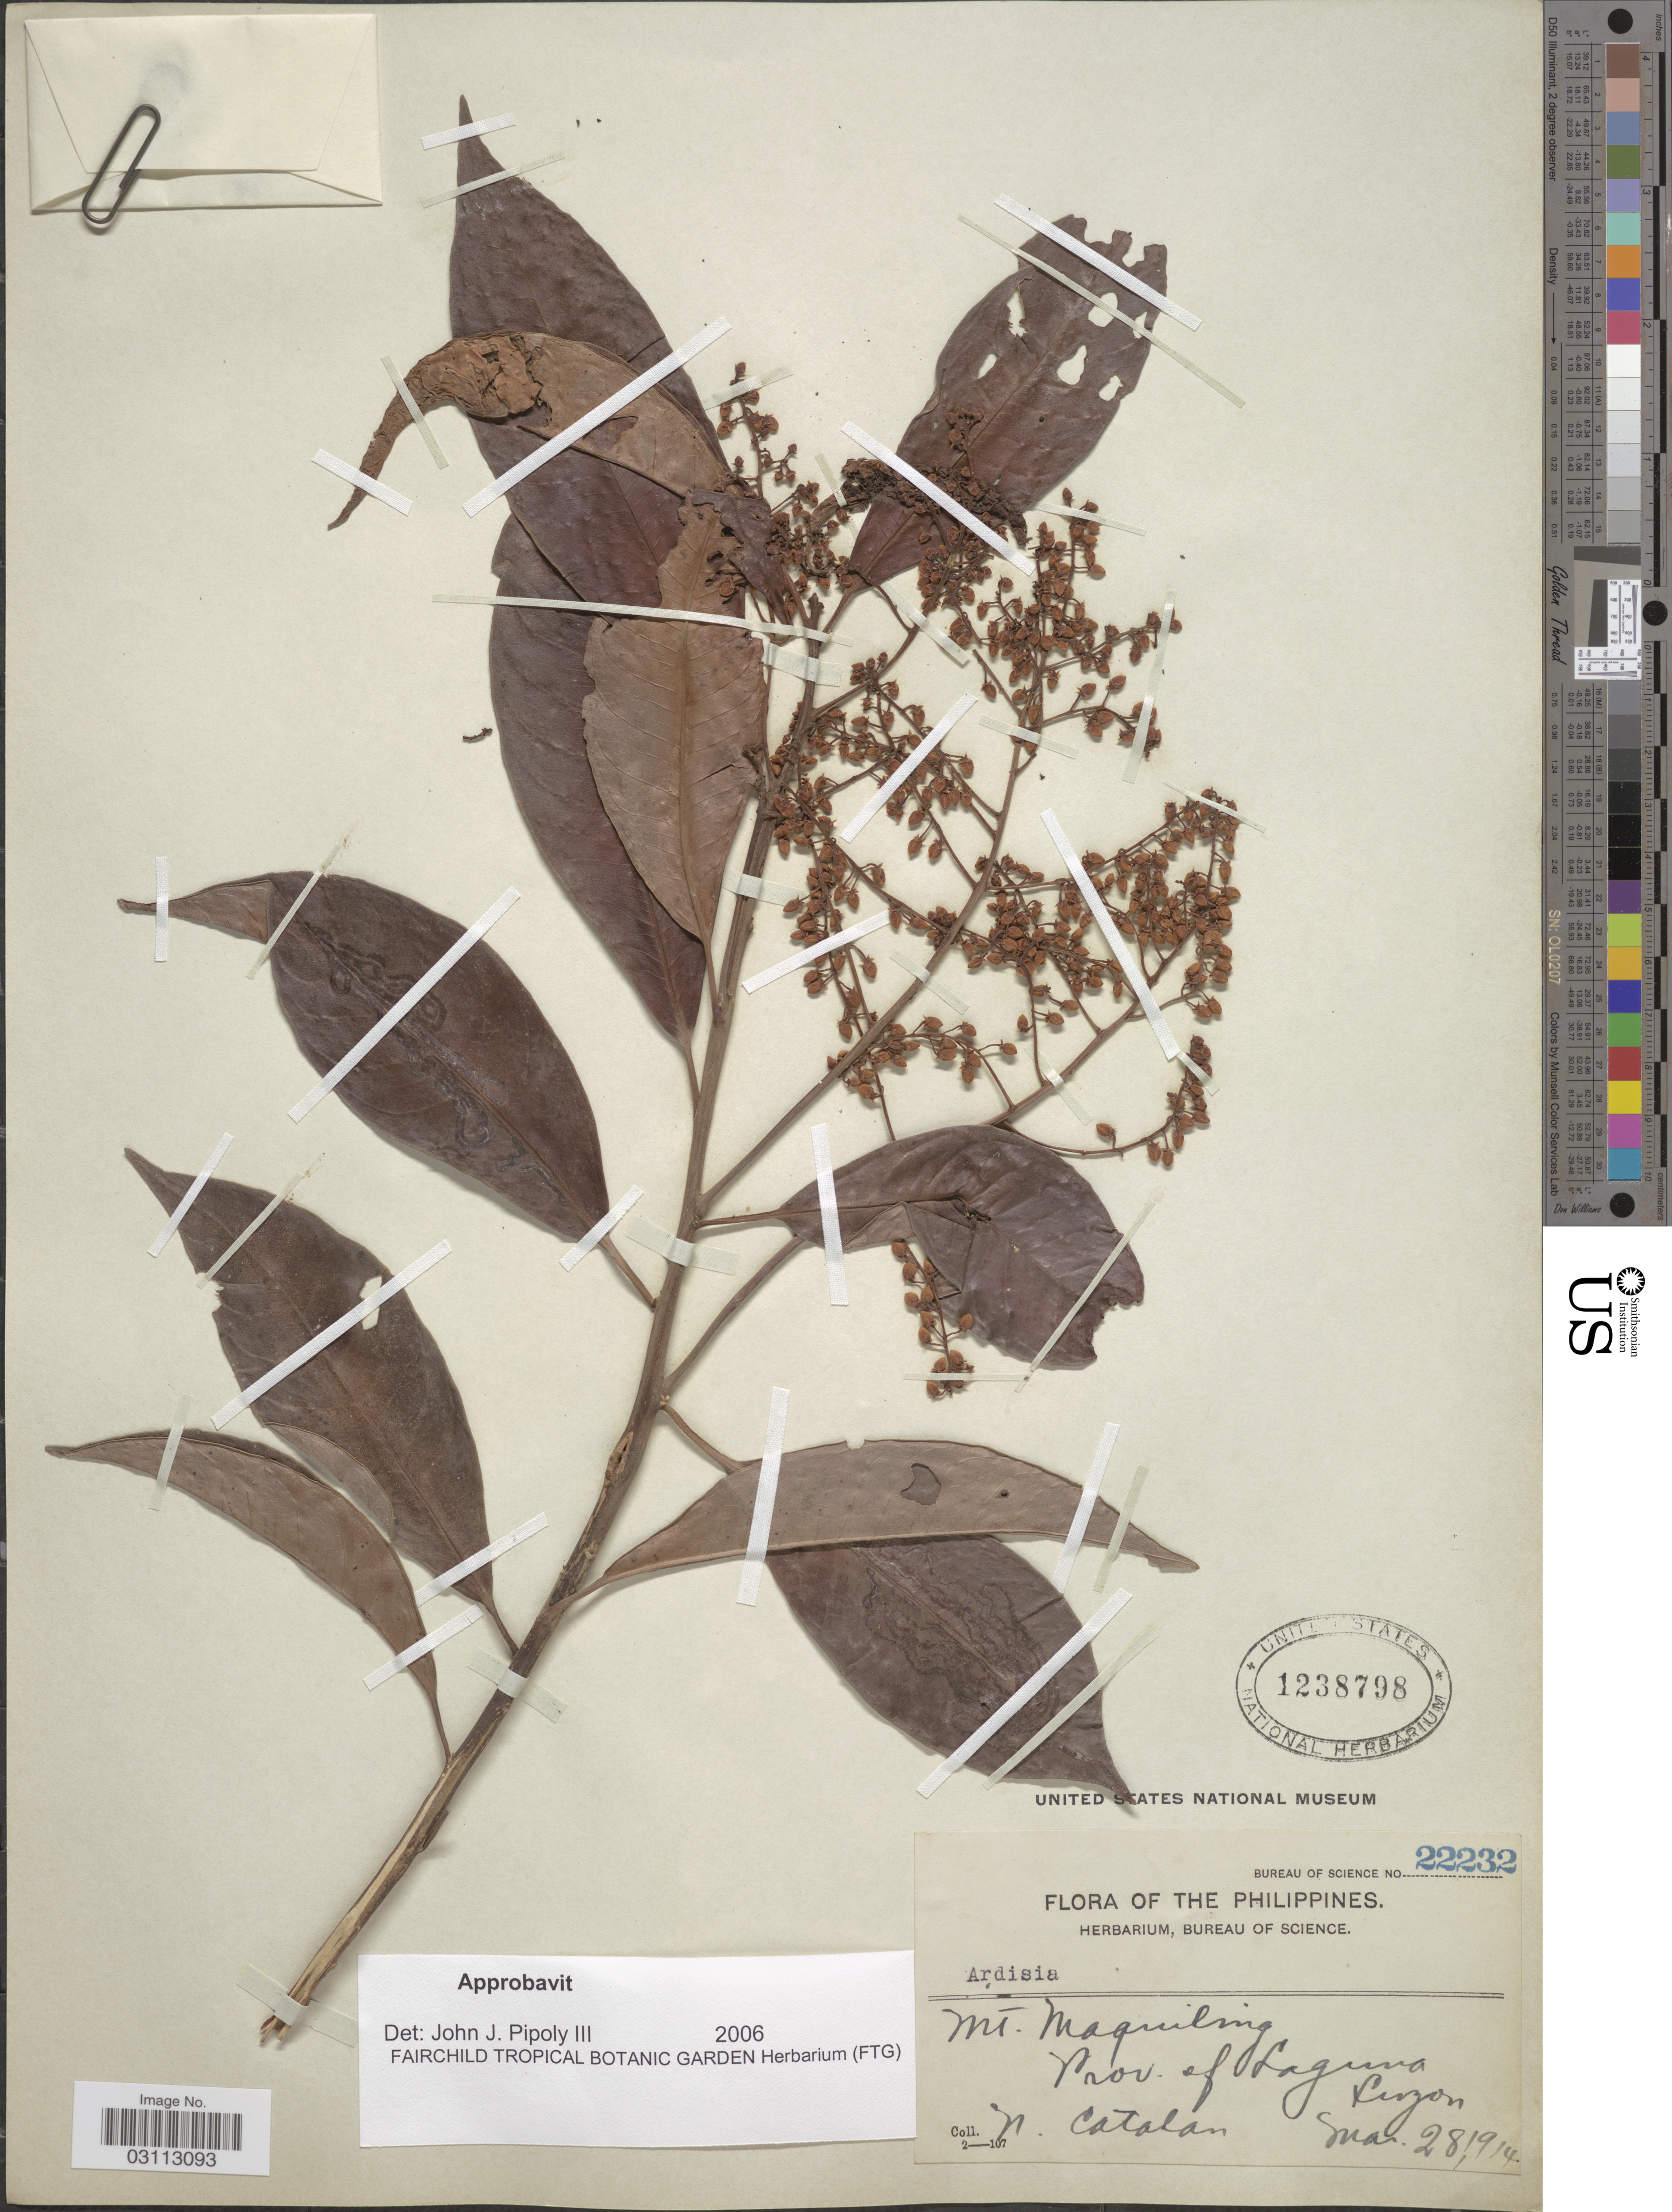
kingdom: Plantae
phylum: Tracheophyta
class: Magnoliopsida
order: Ericales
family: Primulaceae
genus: Ardisia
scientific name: Ardisia sp.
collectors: N. Catalan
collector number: Bureau of Science 22232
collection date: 1914-03-28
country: Philippines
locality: Mt. Maquiling. Prov. of Laguna. Luzon.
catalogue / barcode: US 1238798